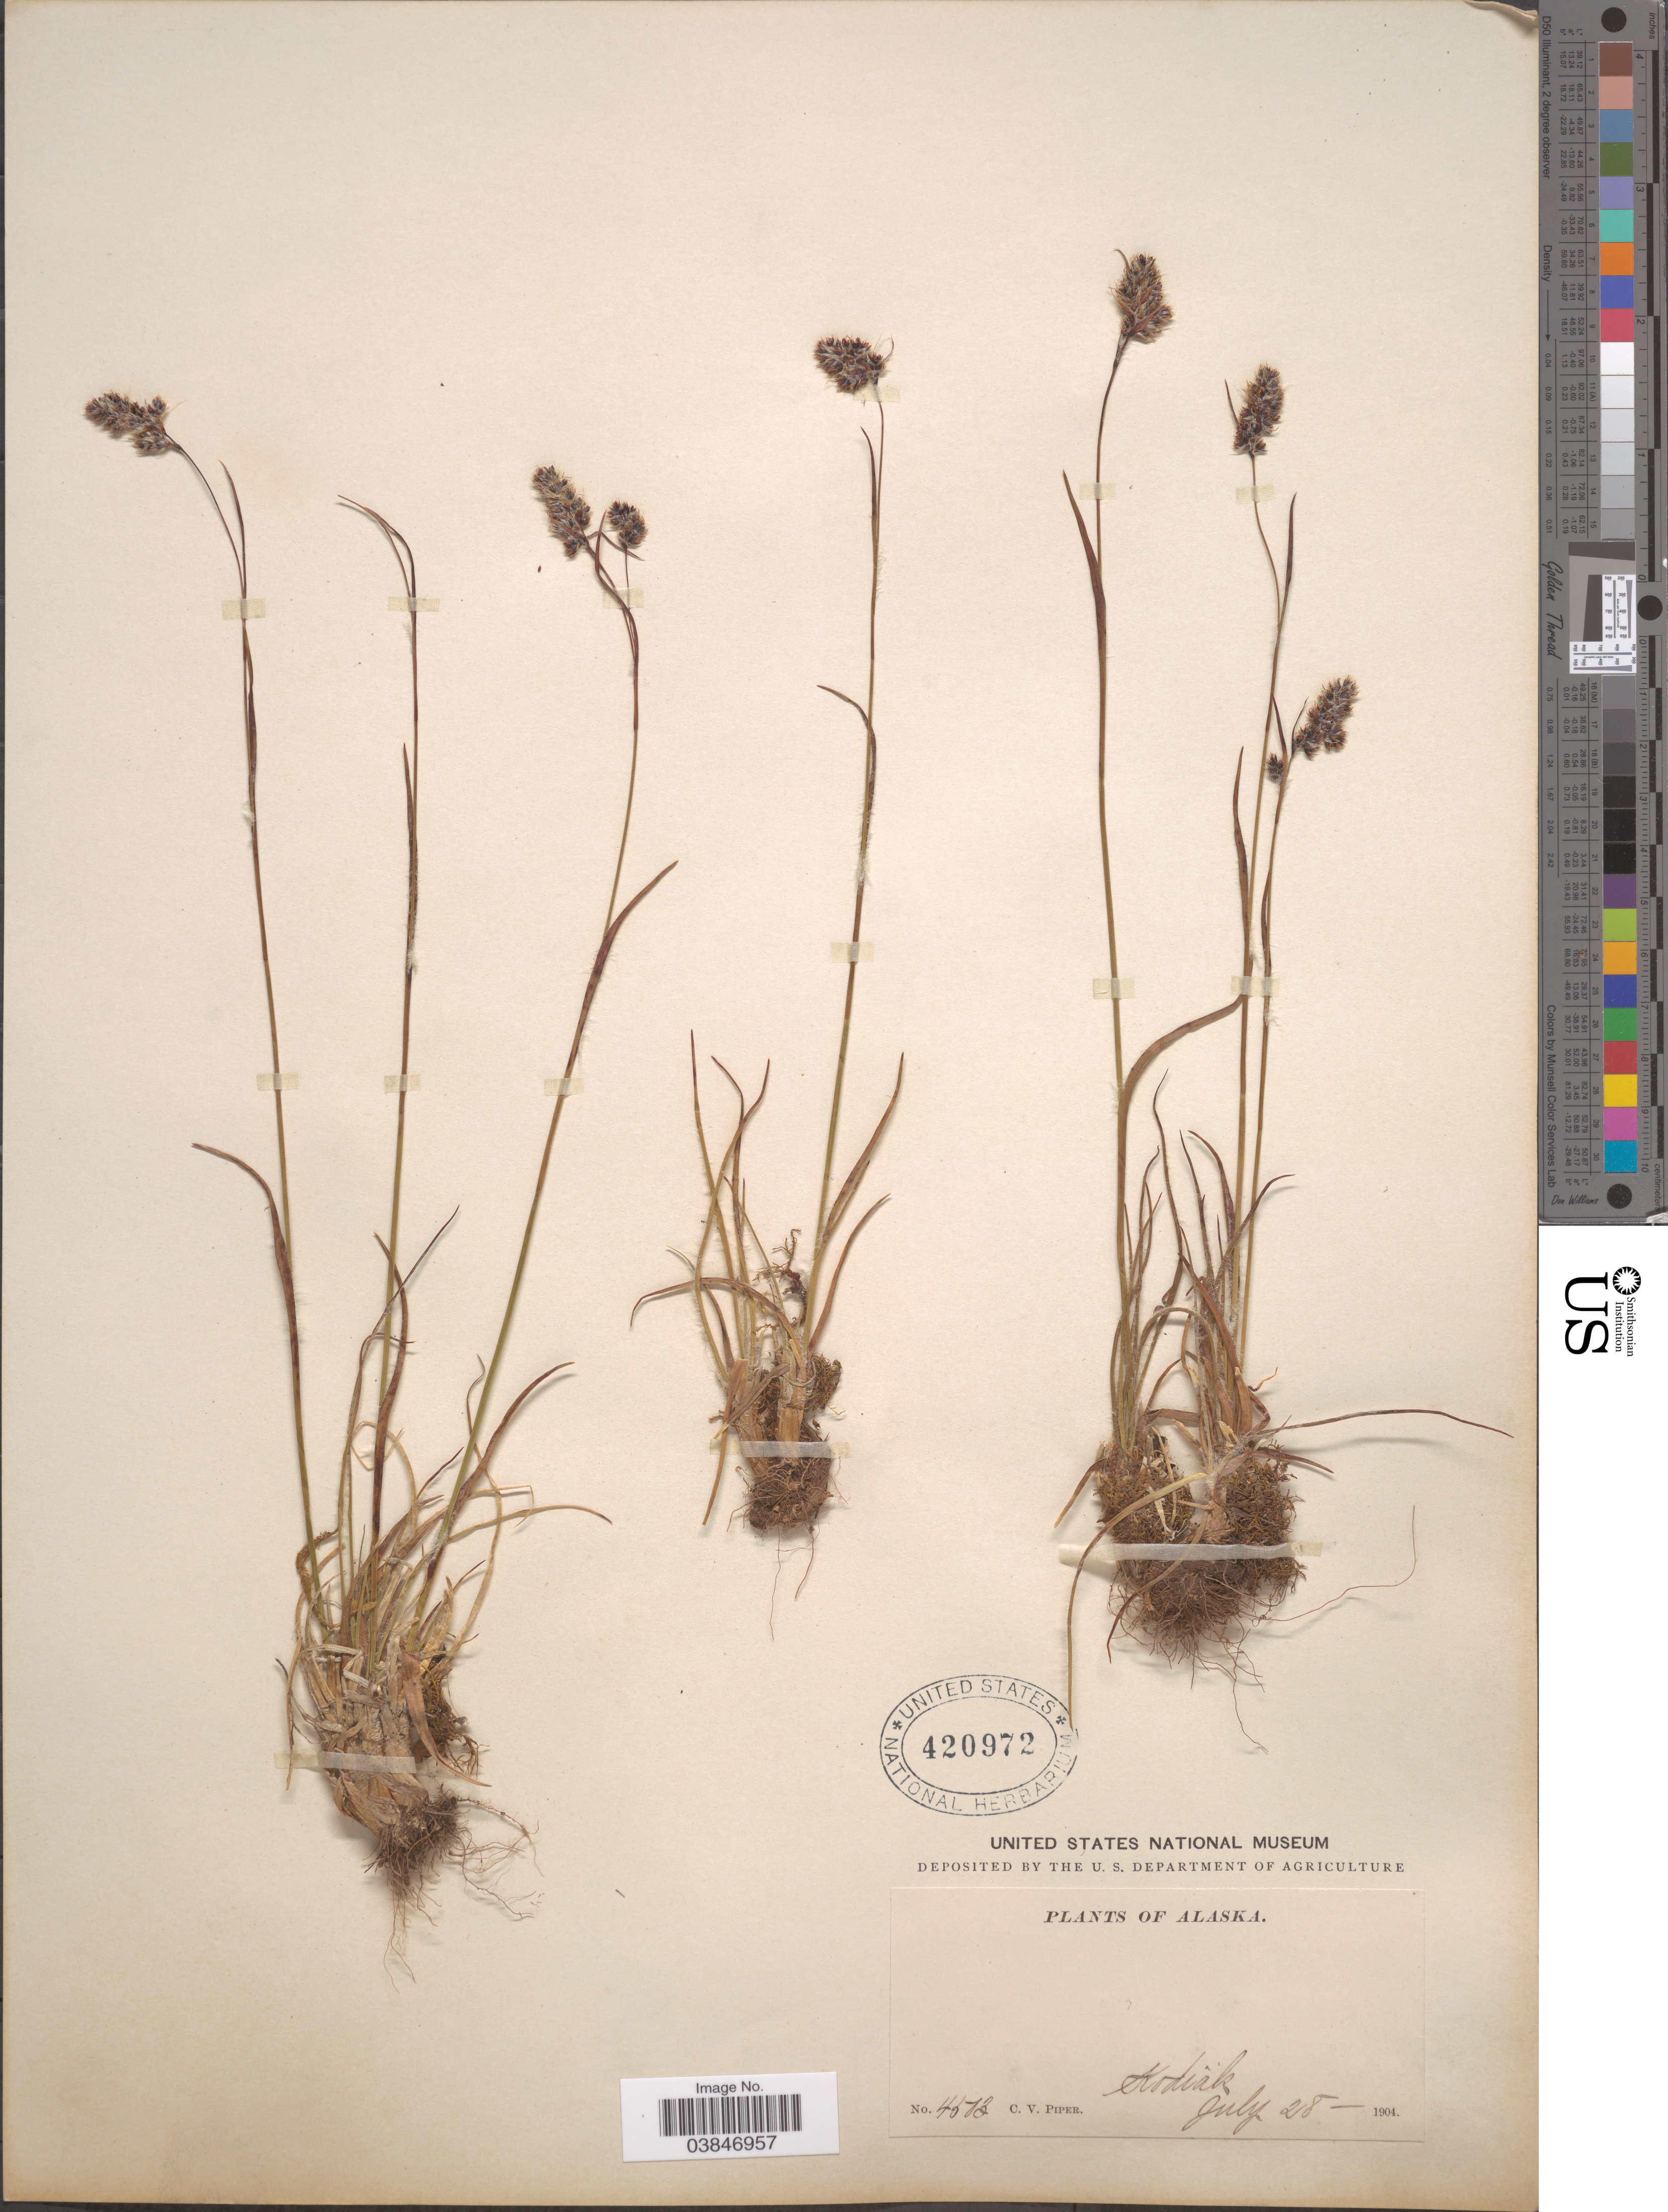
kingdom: Plantae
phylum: Tracheophyta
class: Liliopsida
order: Poales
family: Juncaceae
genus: Luzula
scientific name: Luzula spicata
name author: (L.) DC.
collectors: C. V. Piper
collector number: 4503*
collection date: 1904-07-28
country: United States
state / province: Alaska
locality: Kodiak.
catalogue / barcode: US 420972